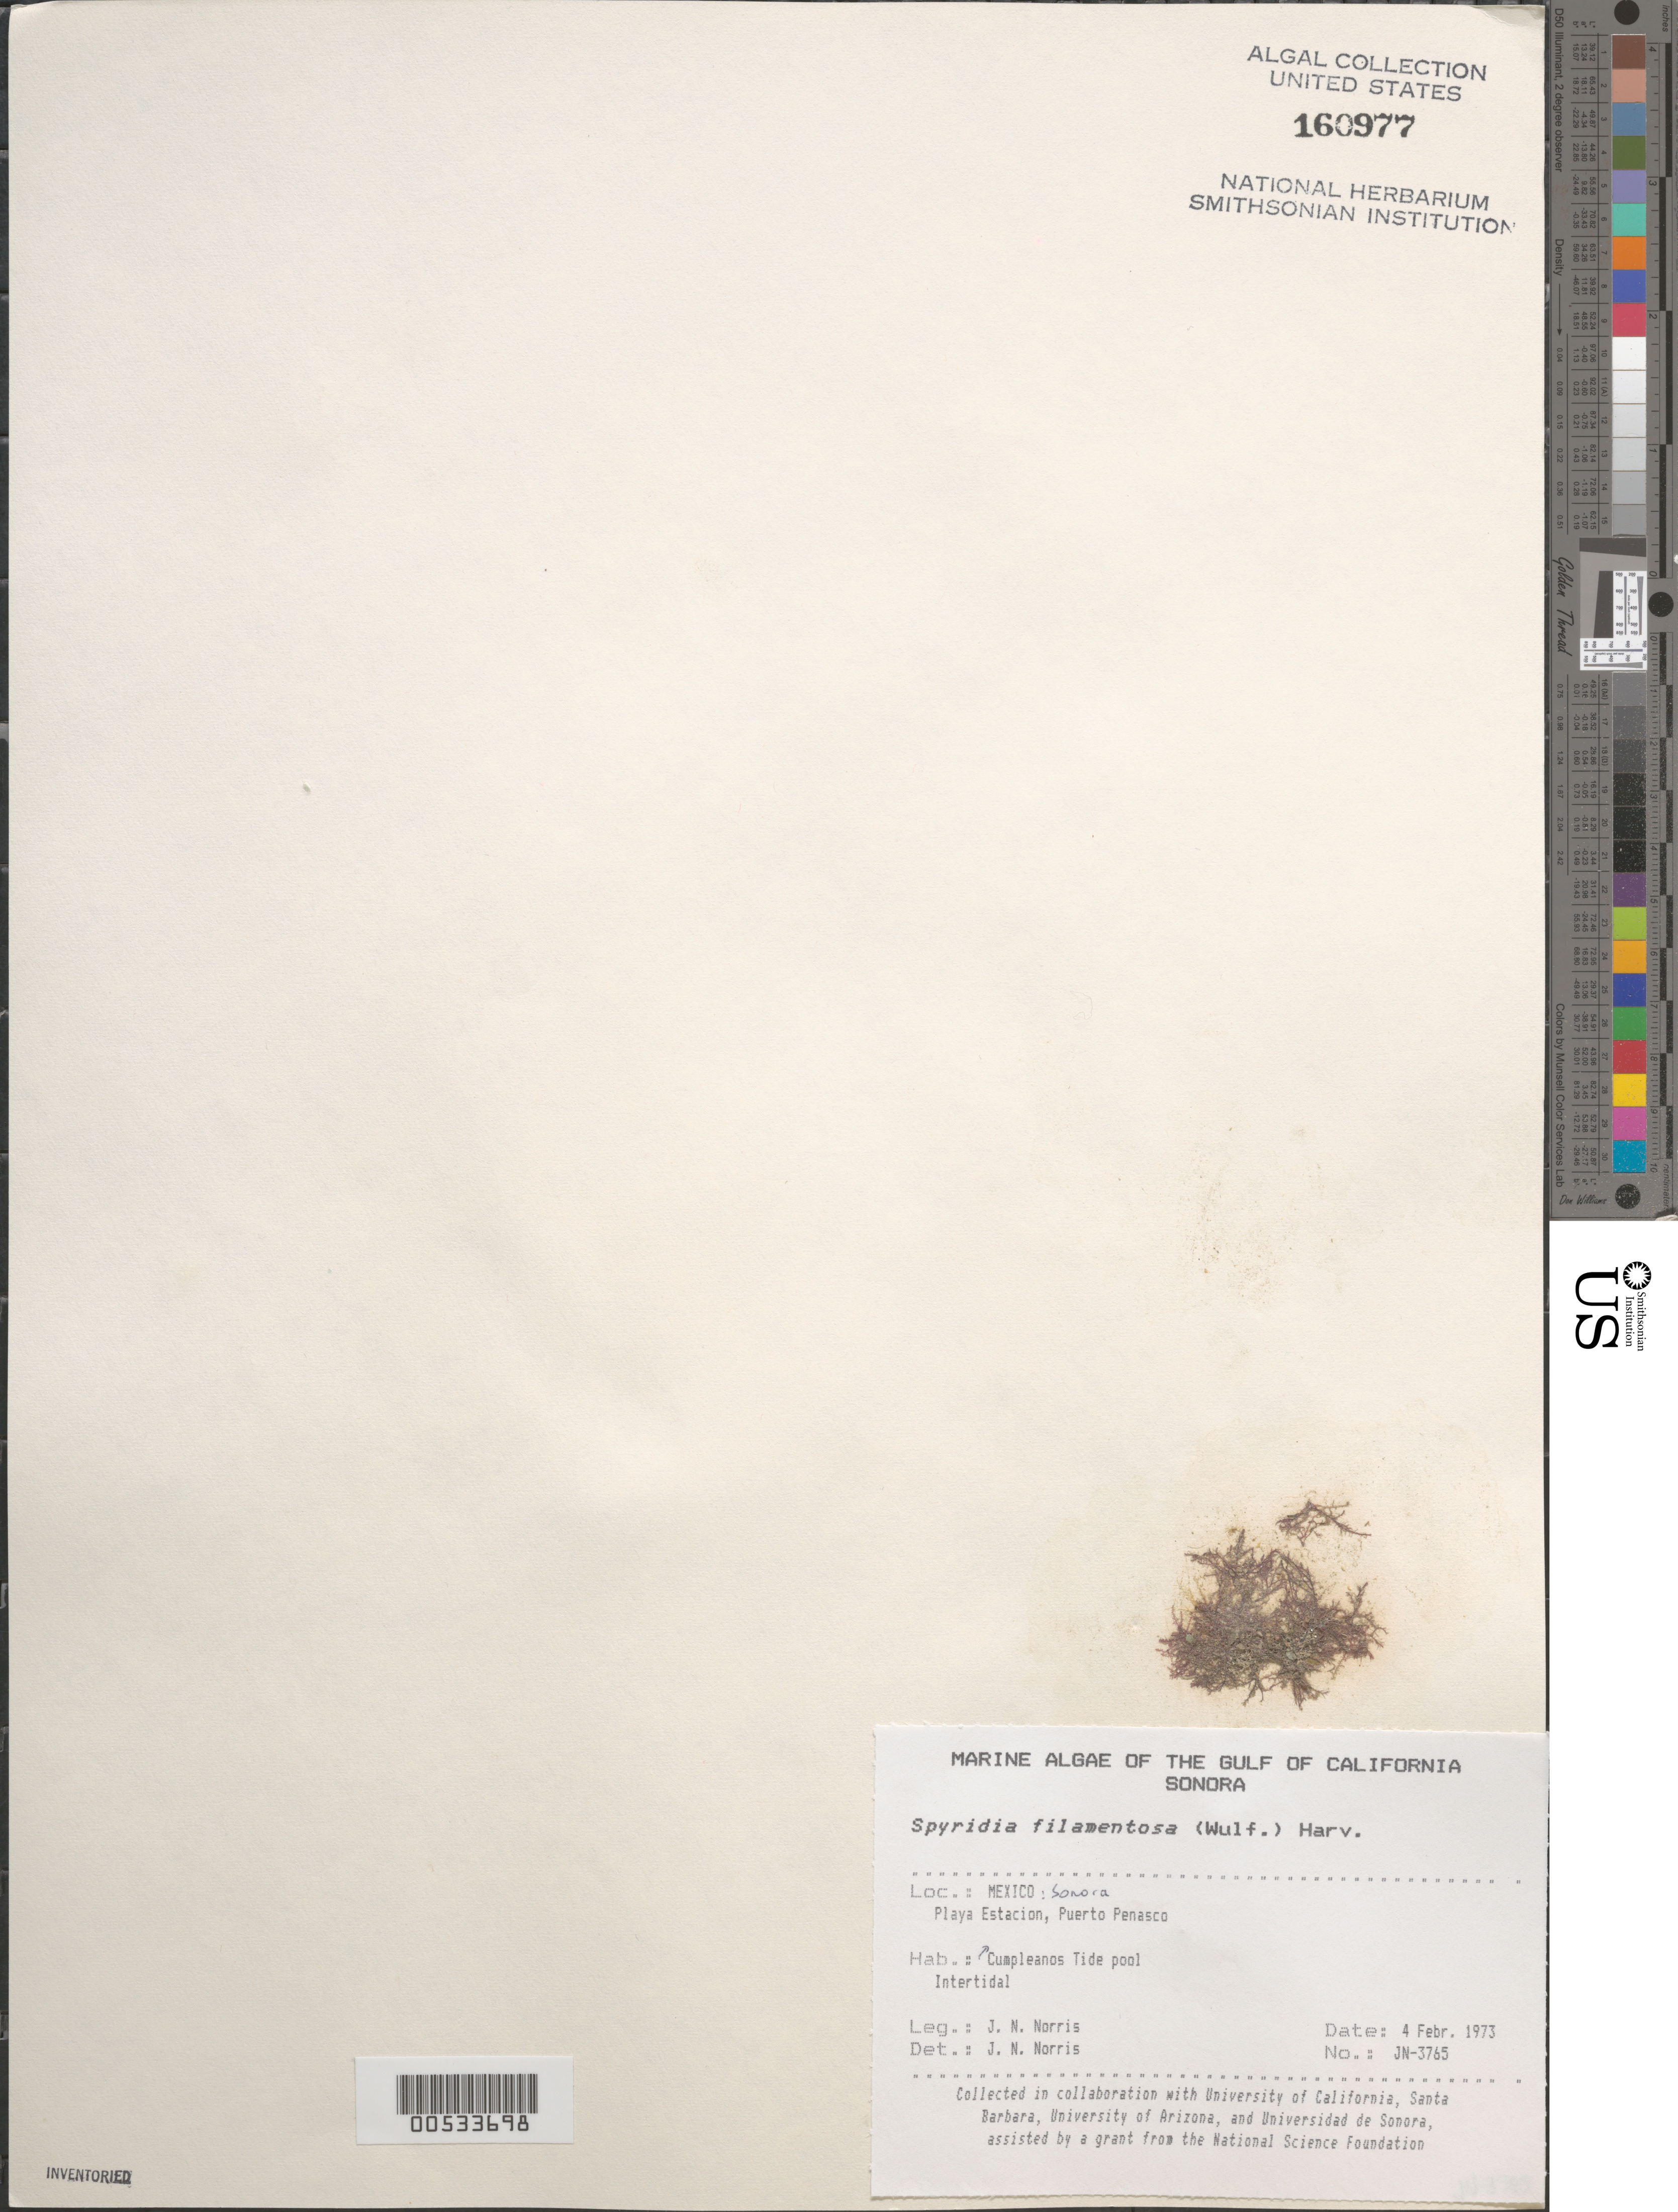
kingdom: Plantae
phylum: Rhodophyta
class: Florideophyceae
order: Ceramiales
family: Spyridiaceae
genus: Spyridia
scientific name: Spyridia filamentosa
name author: (Wulfen) Harv.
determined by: Norris, James N.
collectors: J. N. Norris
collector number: JN-3765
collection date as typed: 04 Feb 1973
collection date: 1973-02-04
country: Mexico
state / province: Sonora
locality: Playa Estacion, Puerto Penasco, Cumpleanos tide pool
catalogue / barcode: US 160977